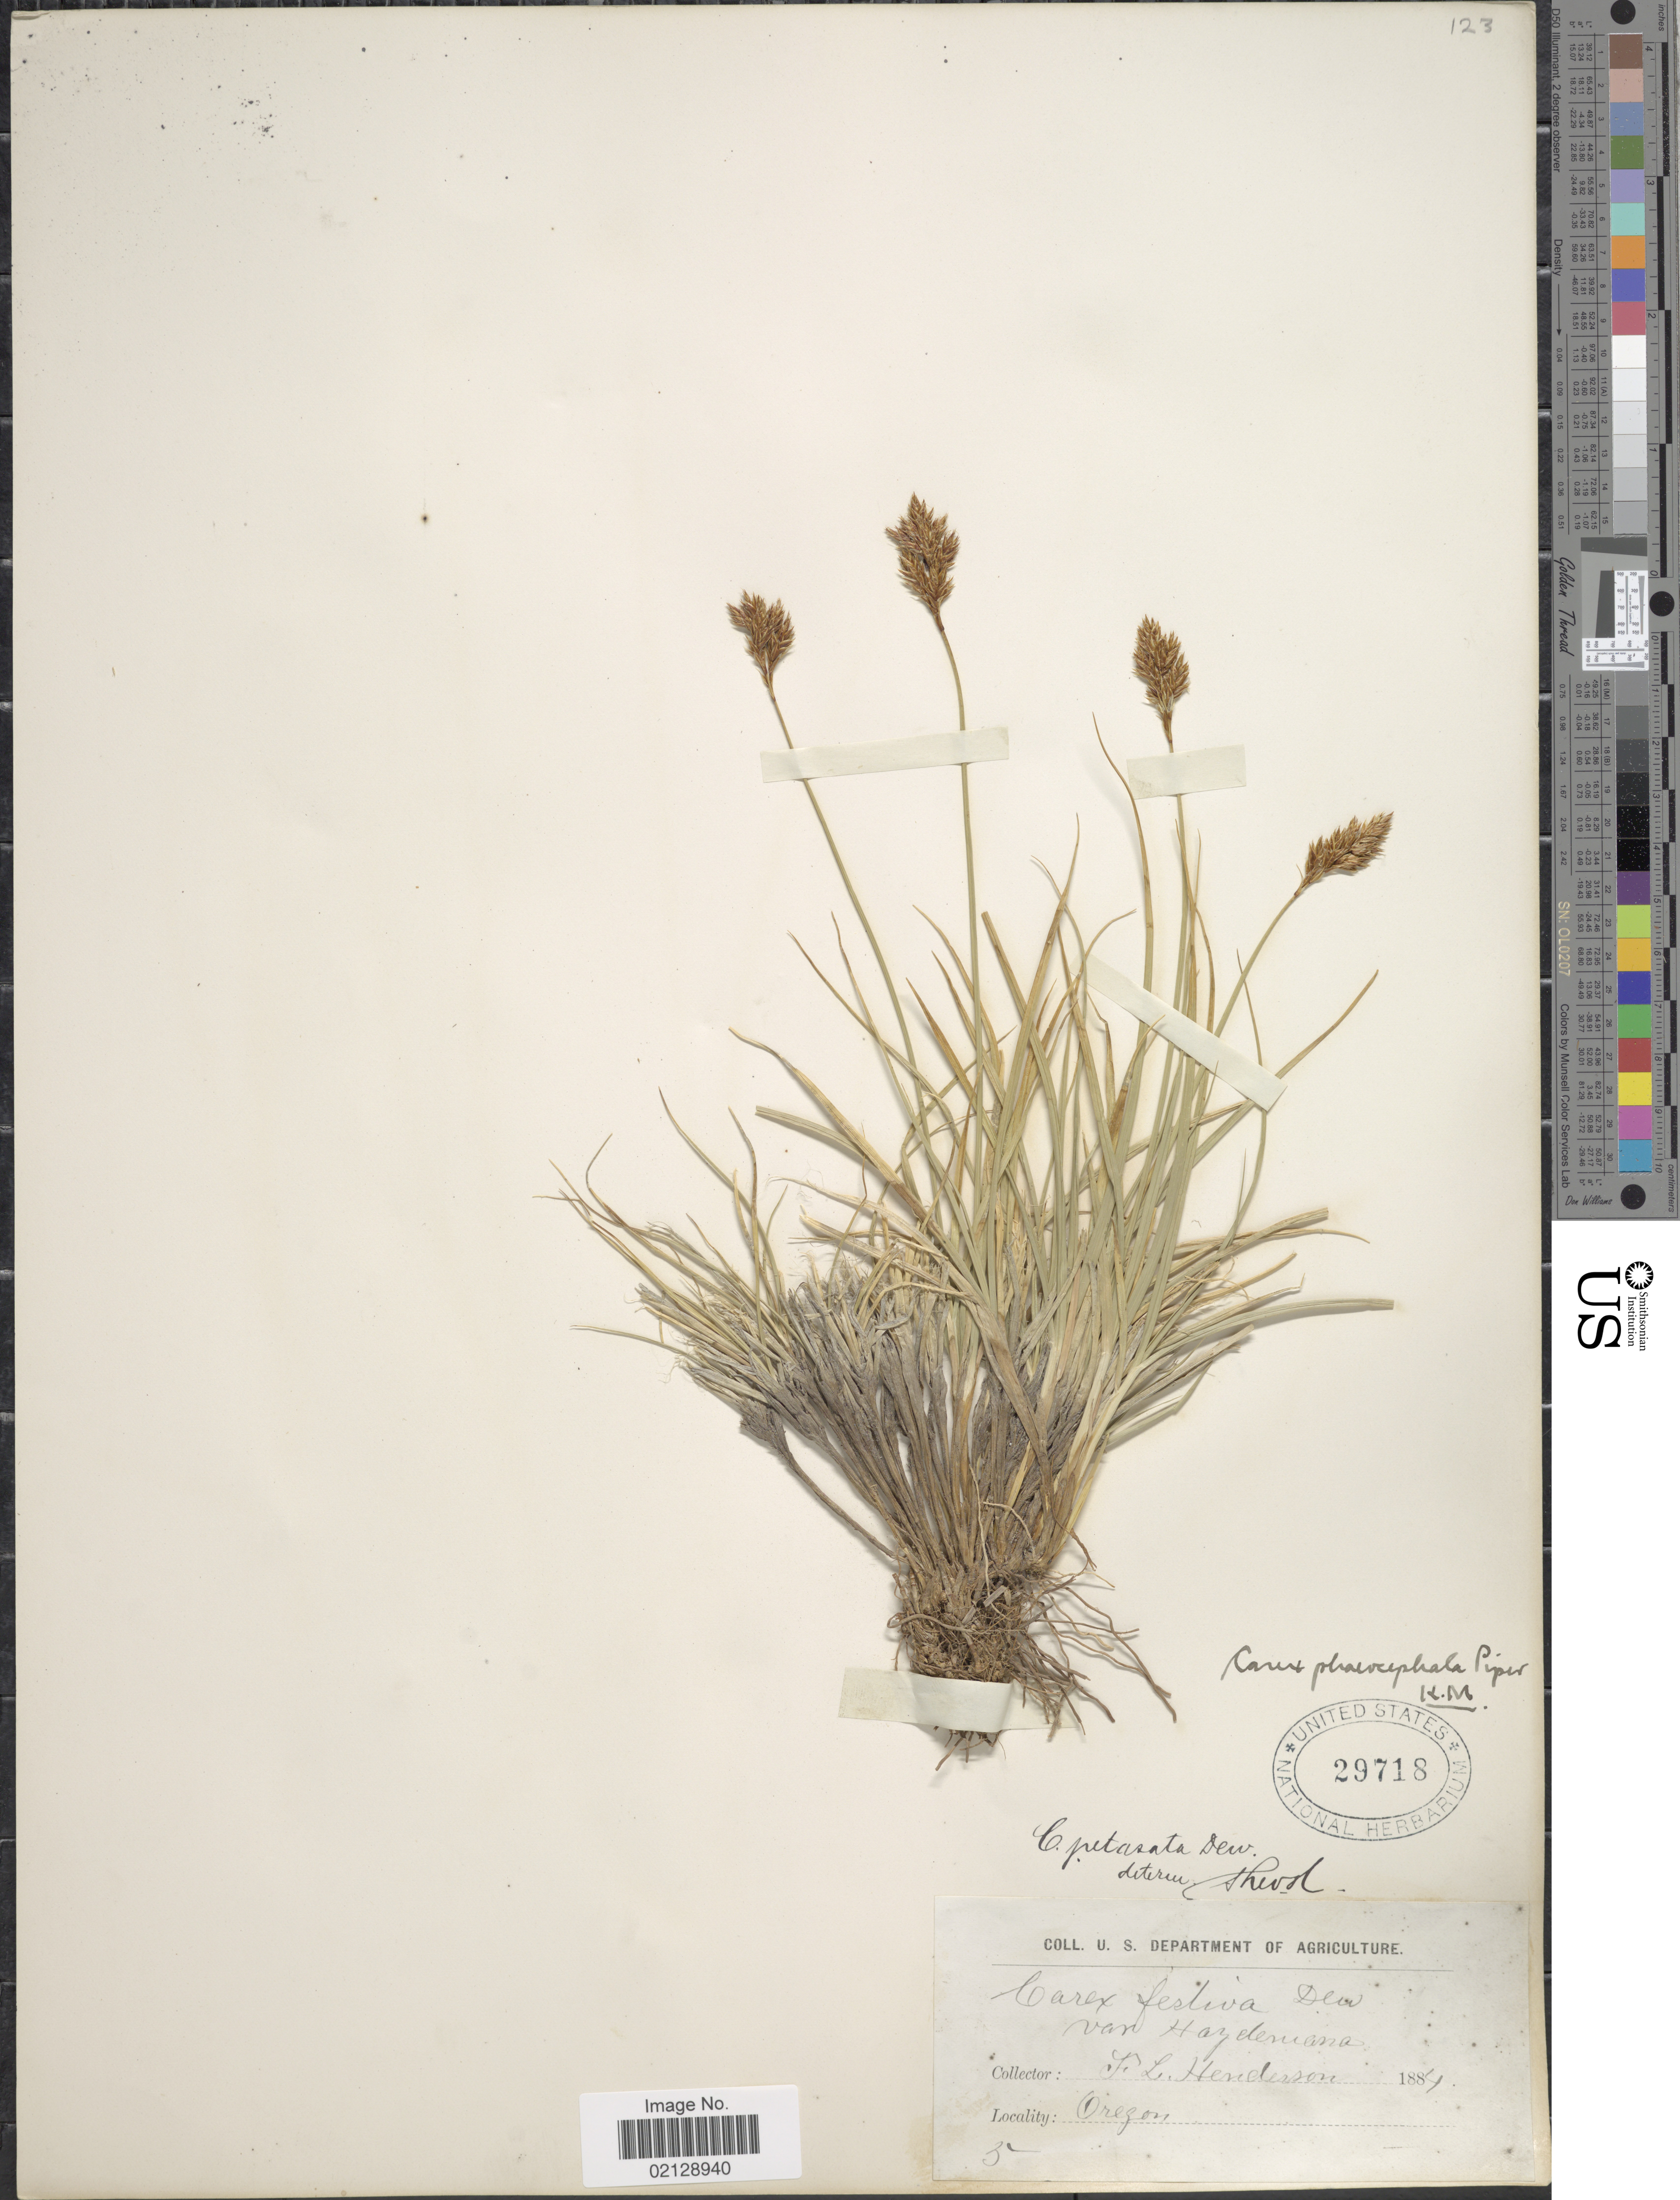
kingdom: Plantae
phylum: Tracheophyta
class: Liliopsida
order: Poales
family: Cyperaceae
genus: Carex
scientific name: Carex phaeocephala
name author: Piper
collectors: F. Henderson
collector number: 3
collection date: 1884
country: United States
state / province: Oregon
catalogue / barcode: US 29718